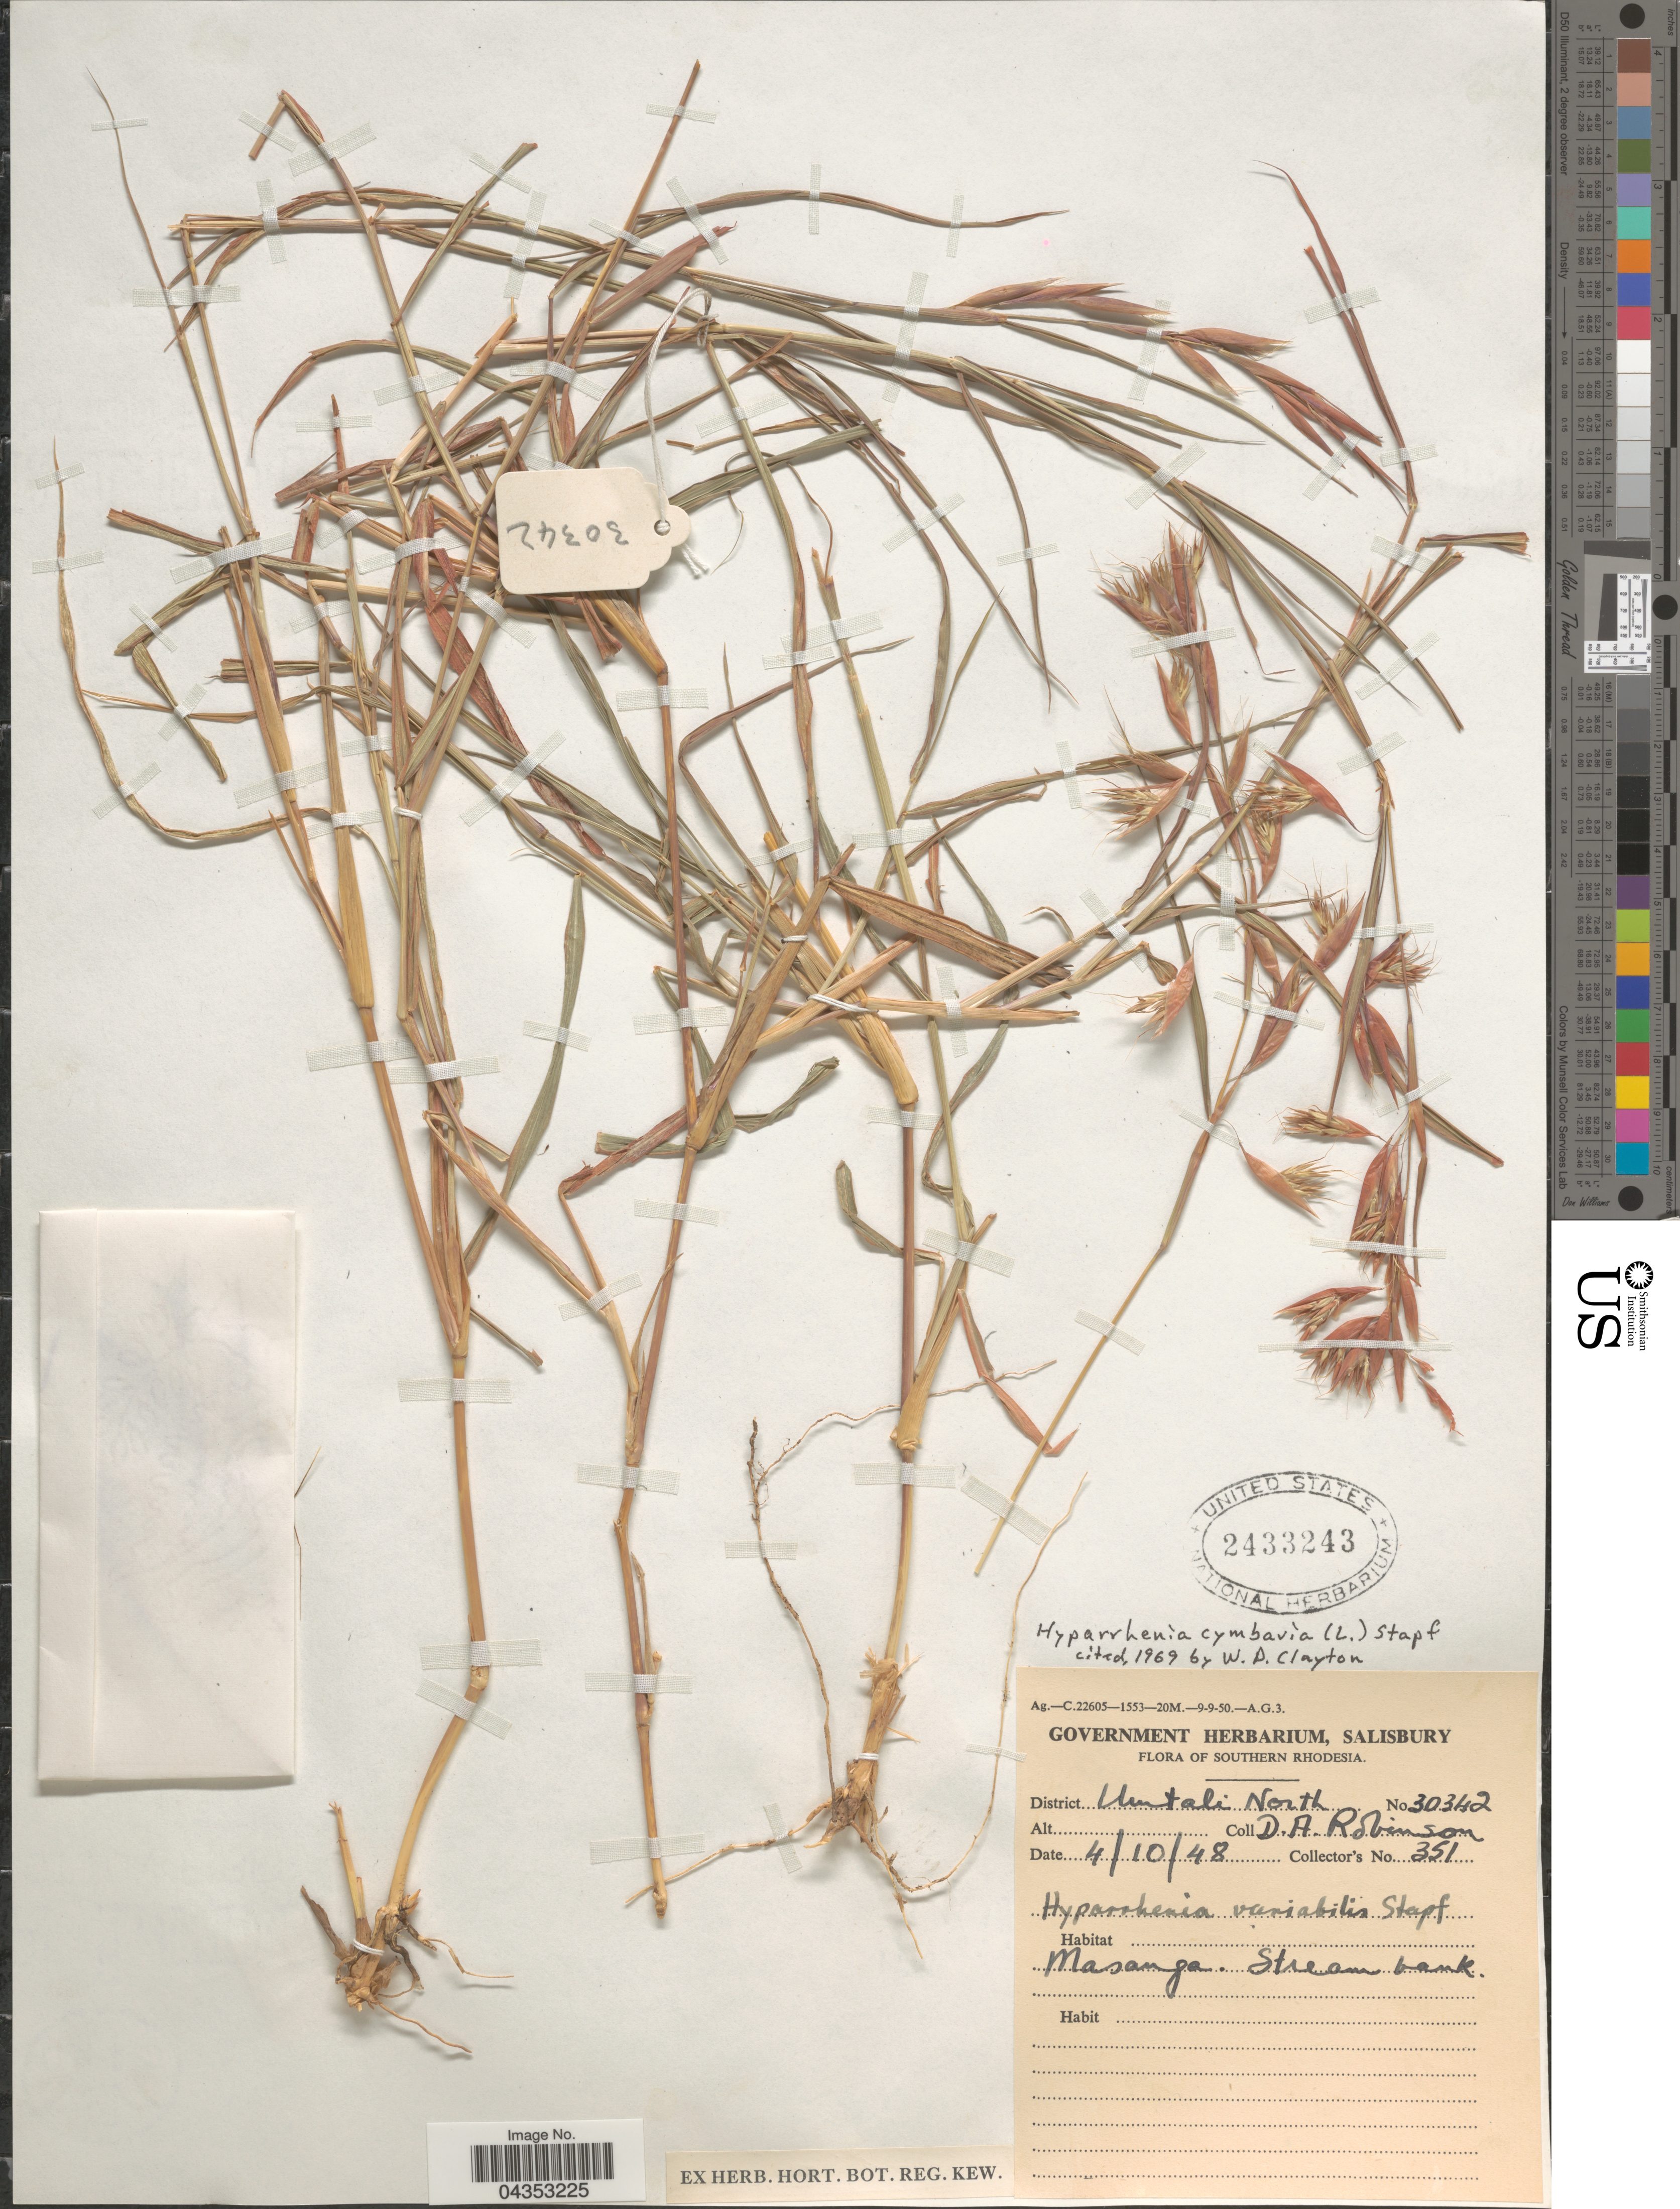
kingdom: Plantae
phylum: Tracheophyta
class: Liliopsida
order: Poales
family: Poaceae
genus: Hyparrhenia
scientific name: Hyparrhenia cymbaria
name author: (L.) Stapf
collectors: D. Robinson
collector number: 30342/351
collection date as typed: Transcribed d/m/y: 4/10/48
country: Zimbabwe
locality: Southern Rhodesia. District Umtali North. Masanga. Stream bank.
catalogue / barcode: US 2433243